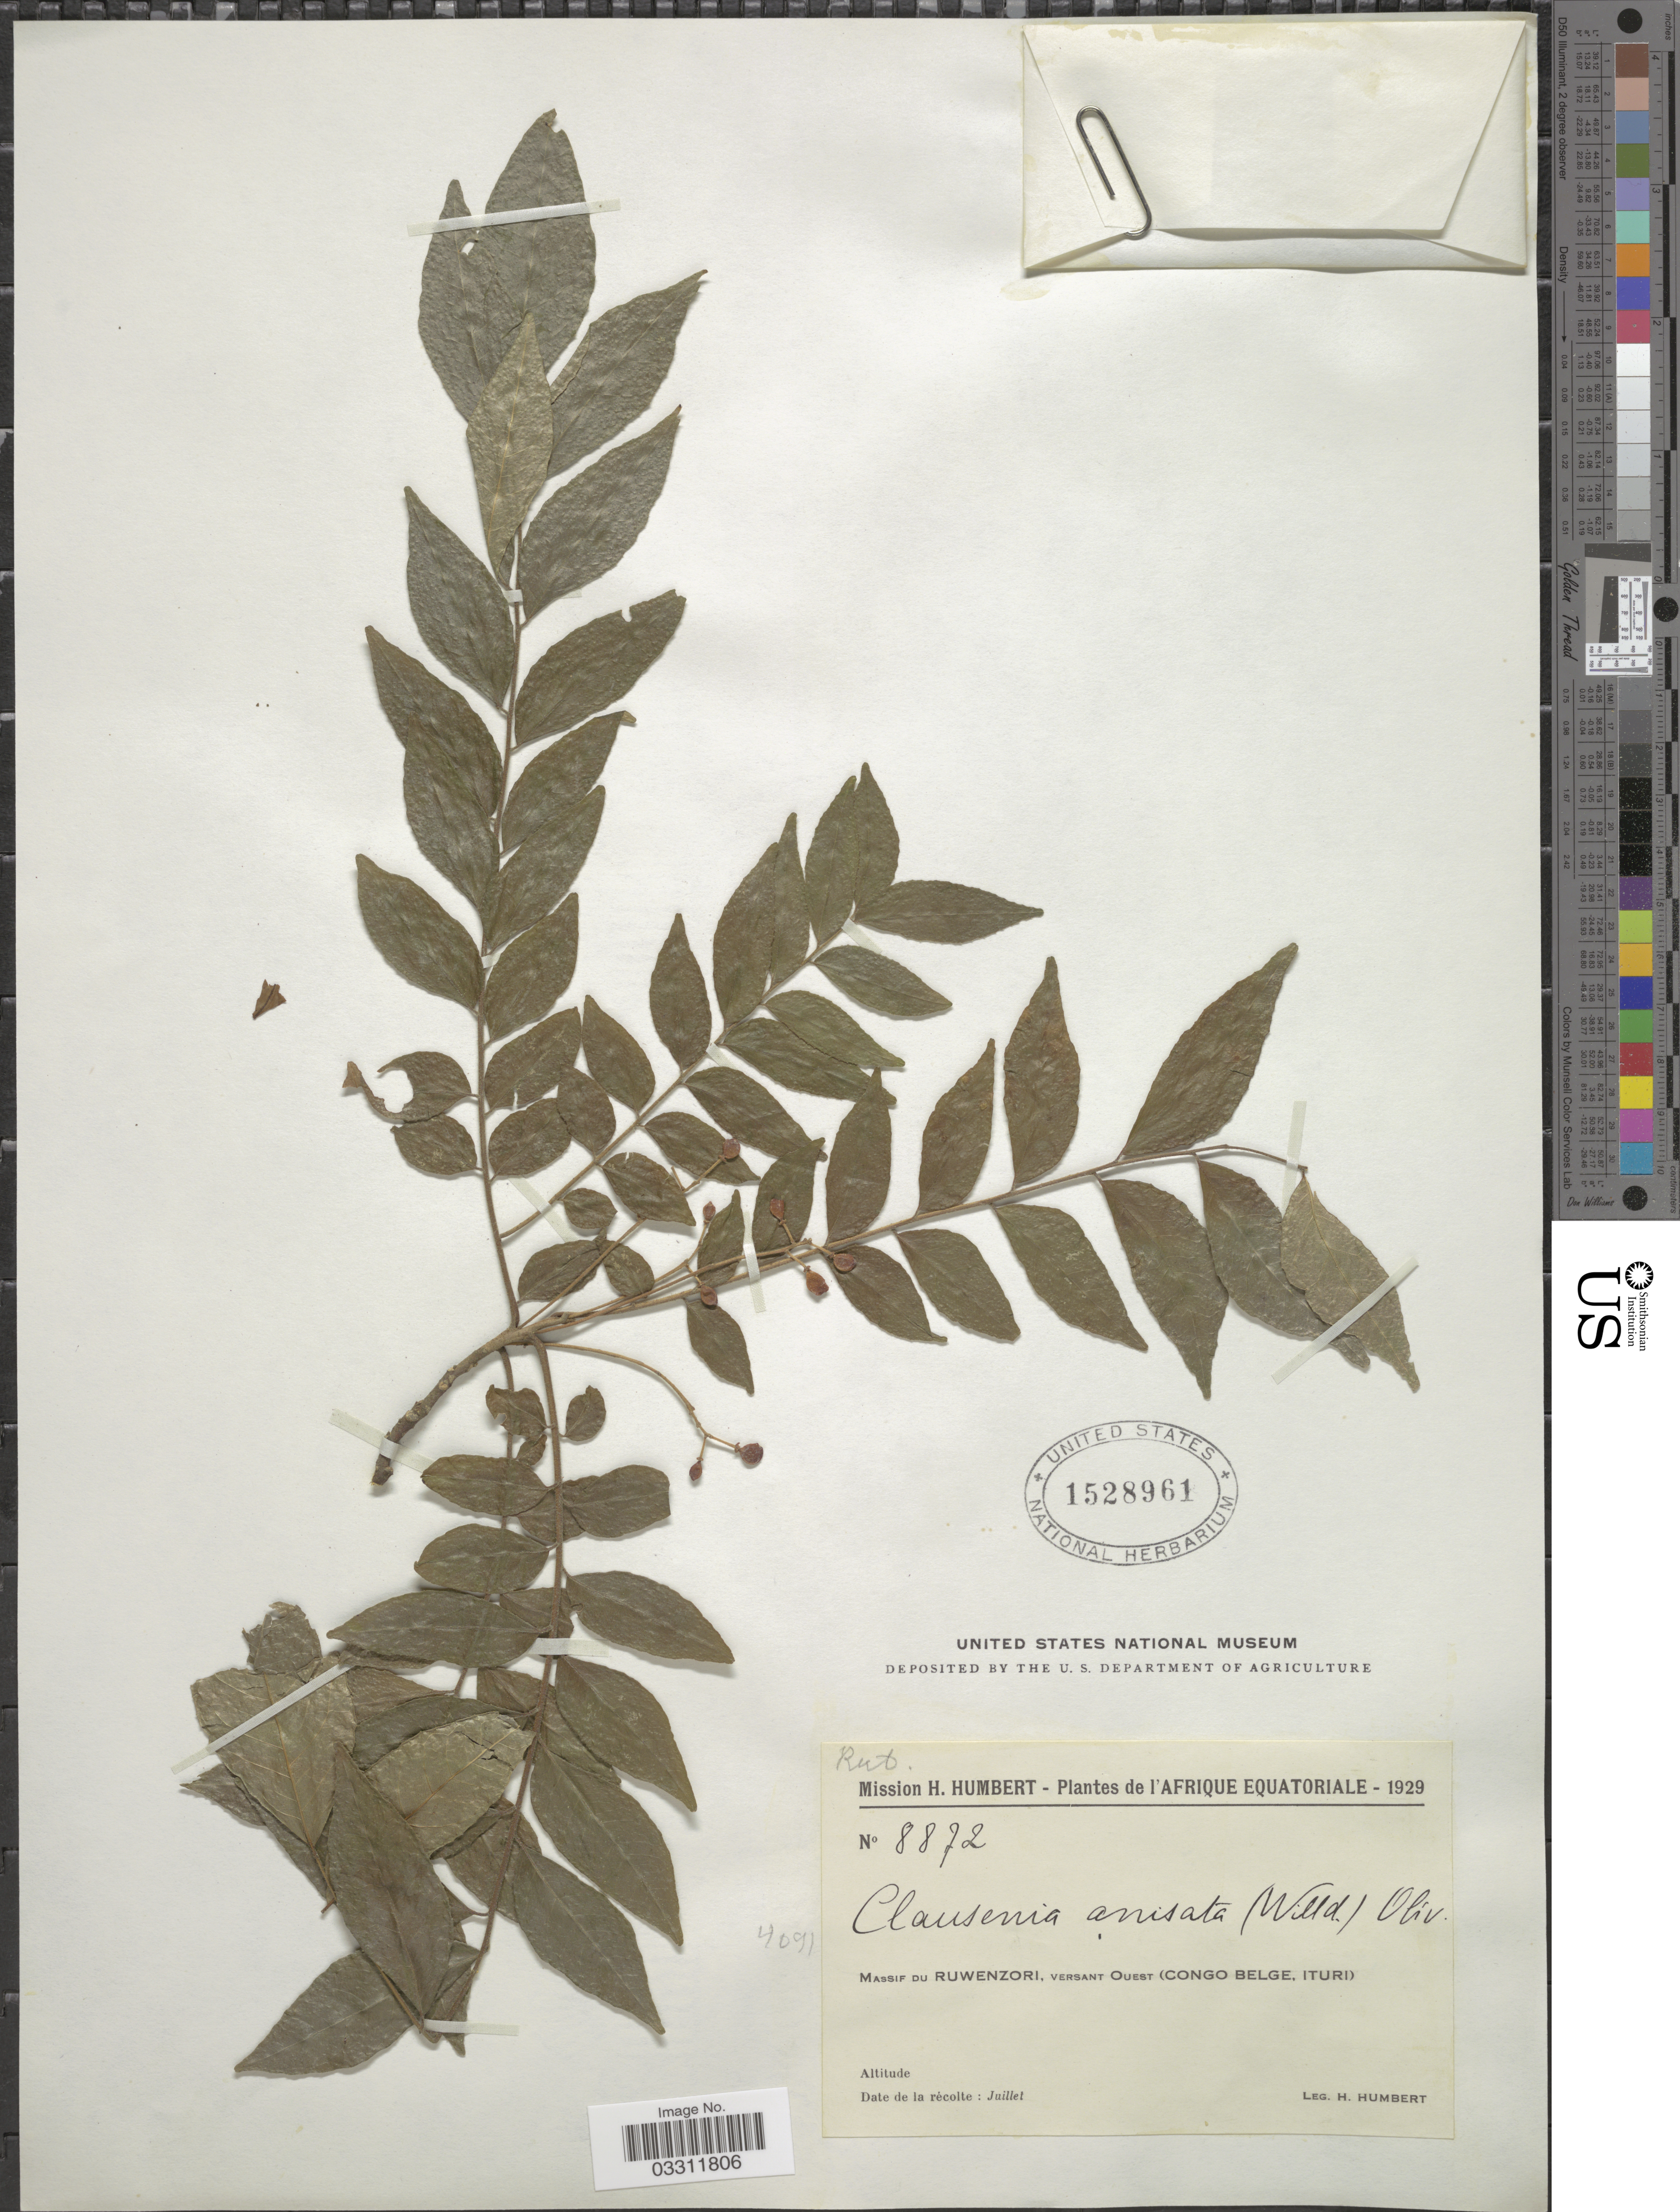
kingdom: Plantae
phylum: Tracheophyta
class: Magnoliopsida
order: Sapindales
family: Rutaceae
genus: Clausena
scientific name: Clausena anisata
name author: (Willd.) Benth.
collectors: H. Humbert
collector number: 8872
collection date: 1929-07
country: Congo, Democratic Republic of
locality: Afrique Equatoriale. Massif du Ruwenzori, versant Ouest (Congo Belge, Ituri).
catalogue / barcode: US 1528961